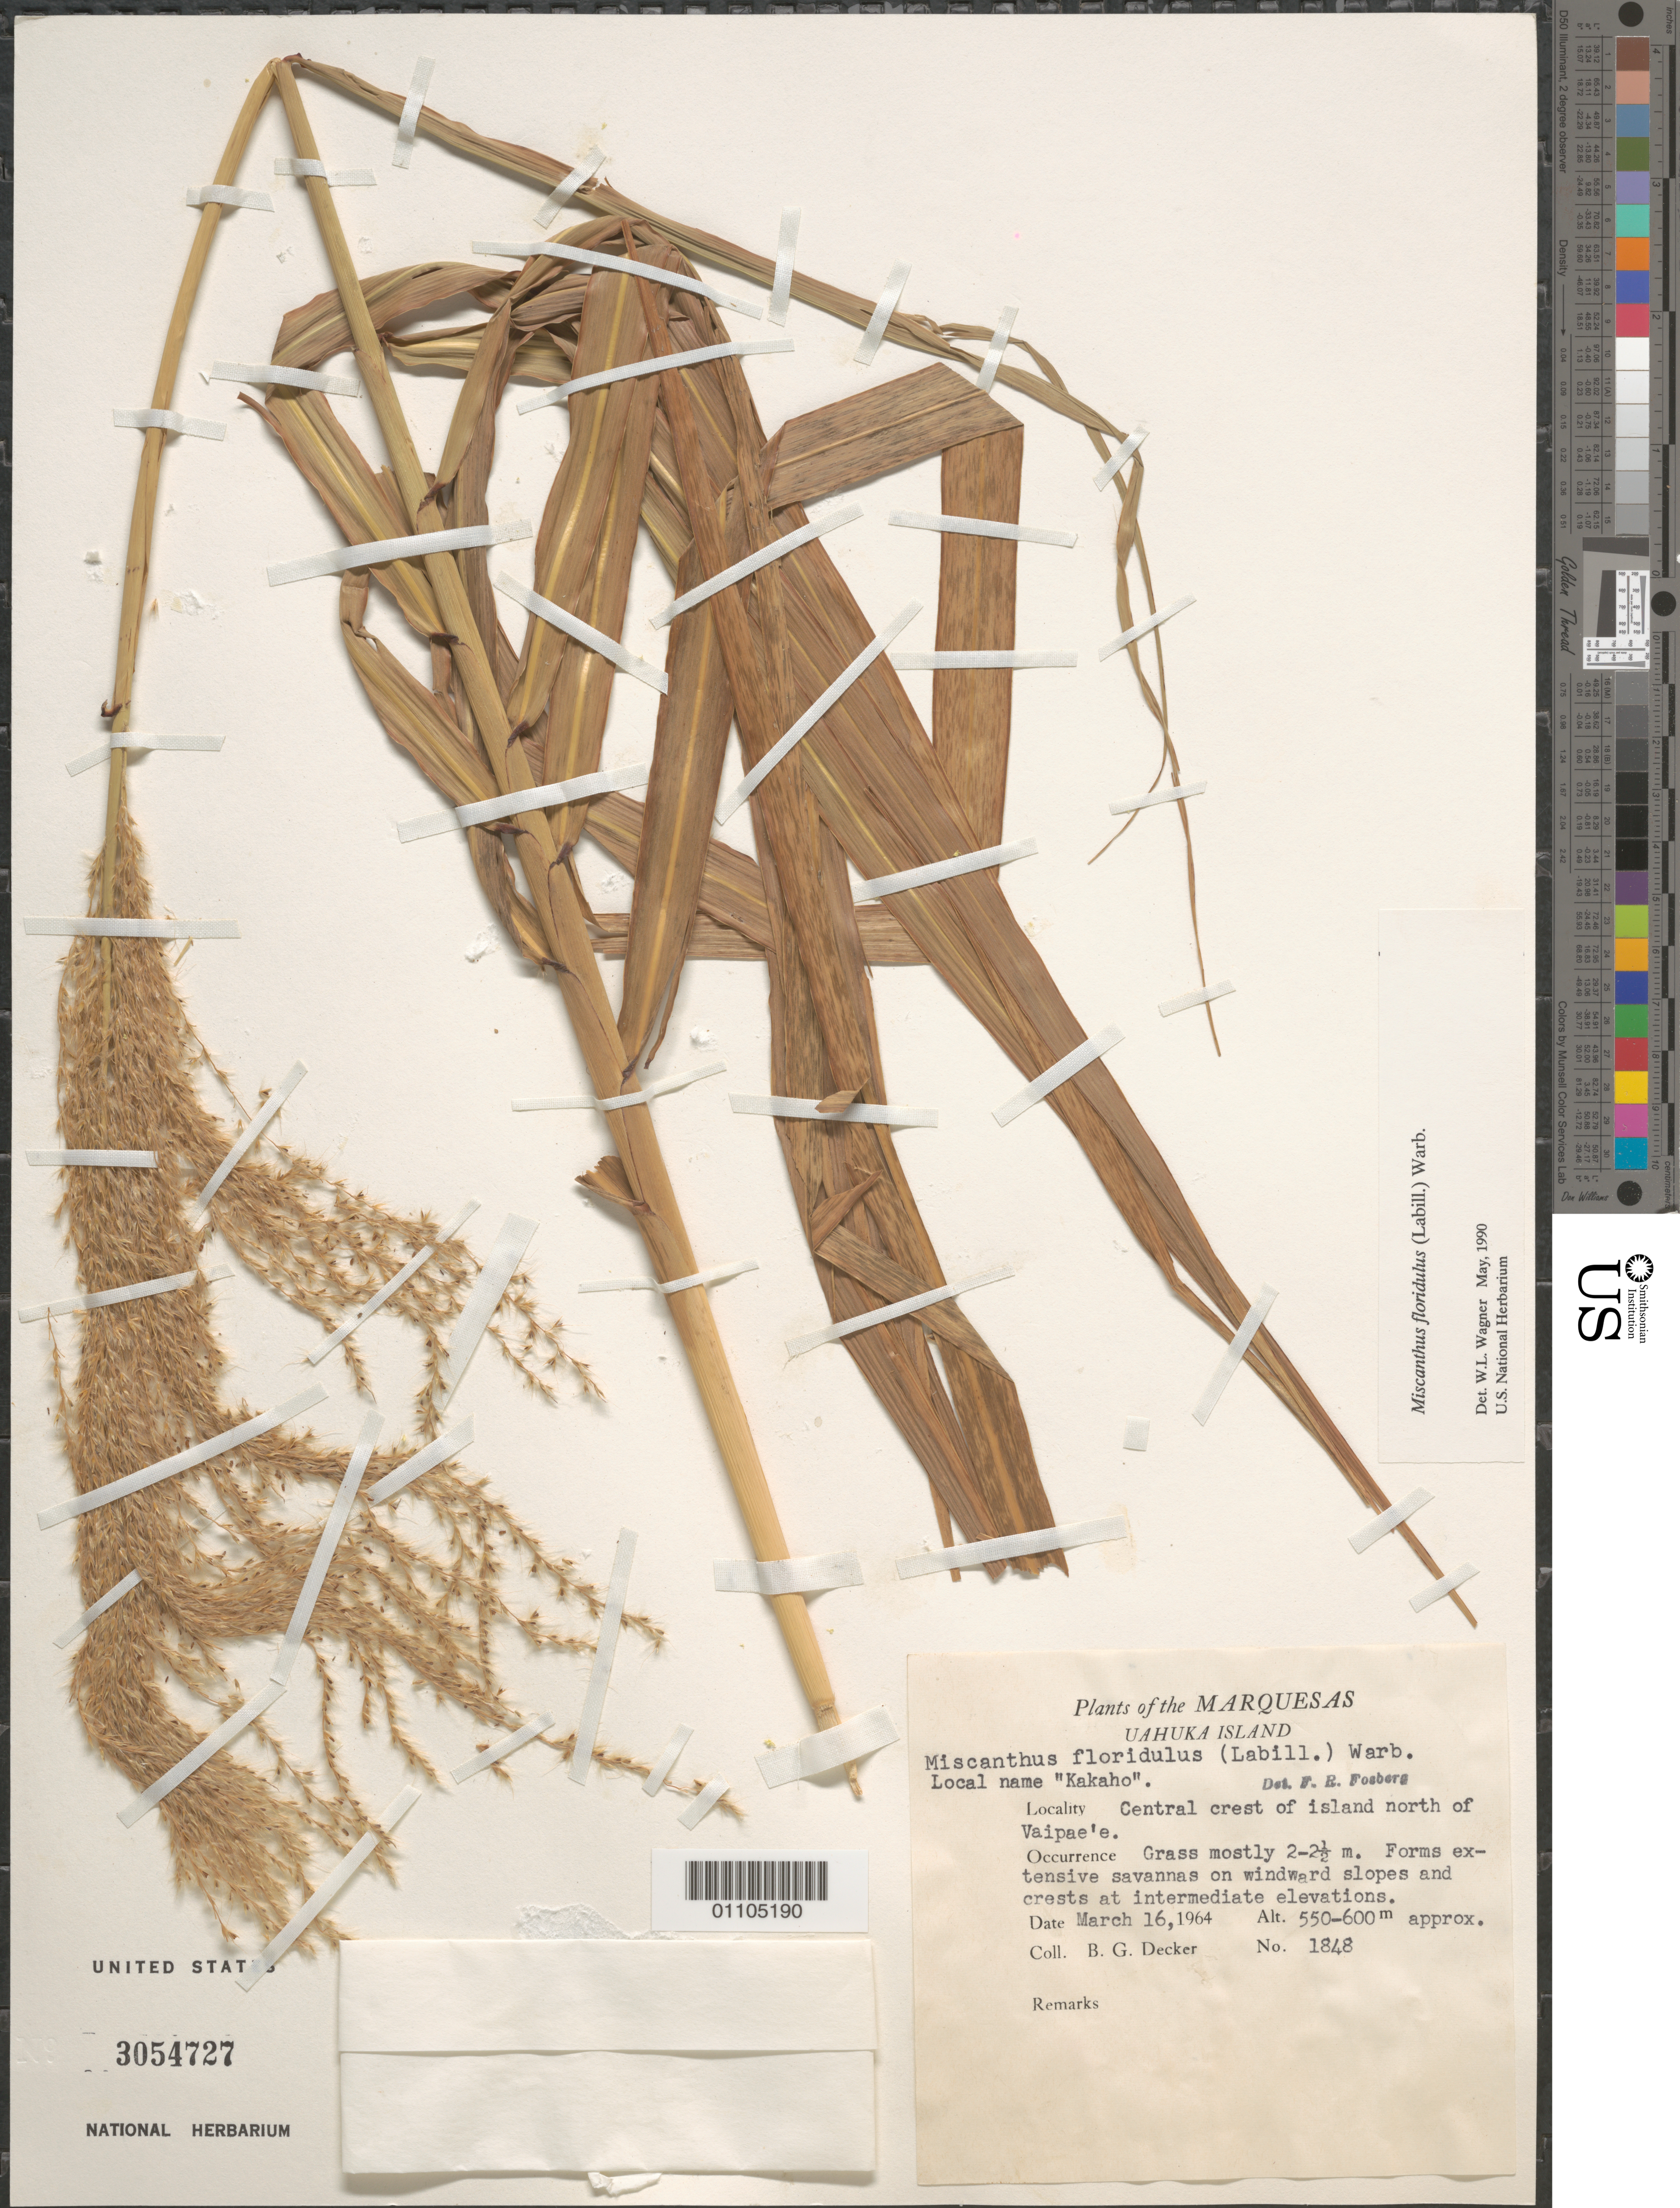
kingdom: Plantae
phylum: Tracheophyta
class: Liliopsida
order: Poales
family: Poaceae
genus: Miscanthus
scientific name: Miscanthus floridulus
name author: (Labill.) Warb.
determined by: Wagner, W. L., (BOT), Smithsonian Institution - National Museum of Natural History (UNITED STATES)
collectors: B. G. Decker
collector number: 1848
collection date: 1964-03-16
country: French Polynesia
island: Ua Huka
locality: central crest of island N of Vaipae'e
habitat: Extensive savannahs on windward slopes and crests at intermediate elevations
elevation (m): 550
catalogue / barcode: US 3054727